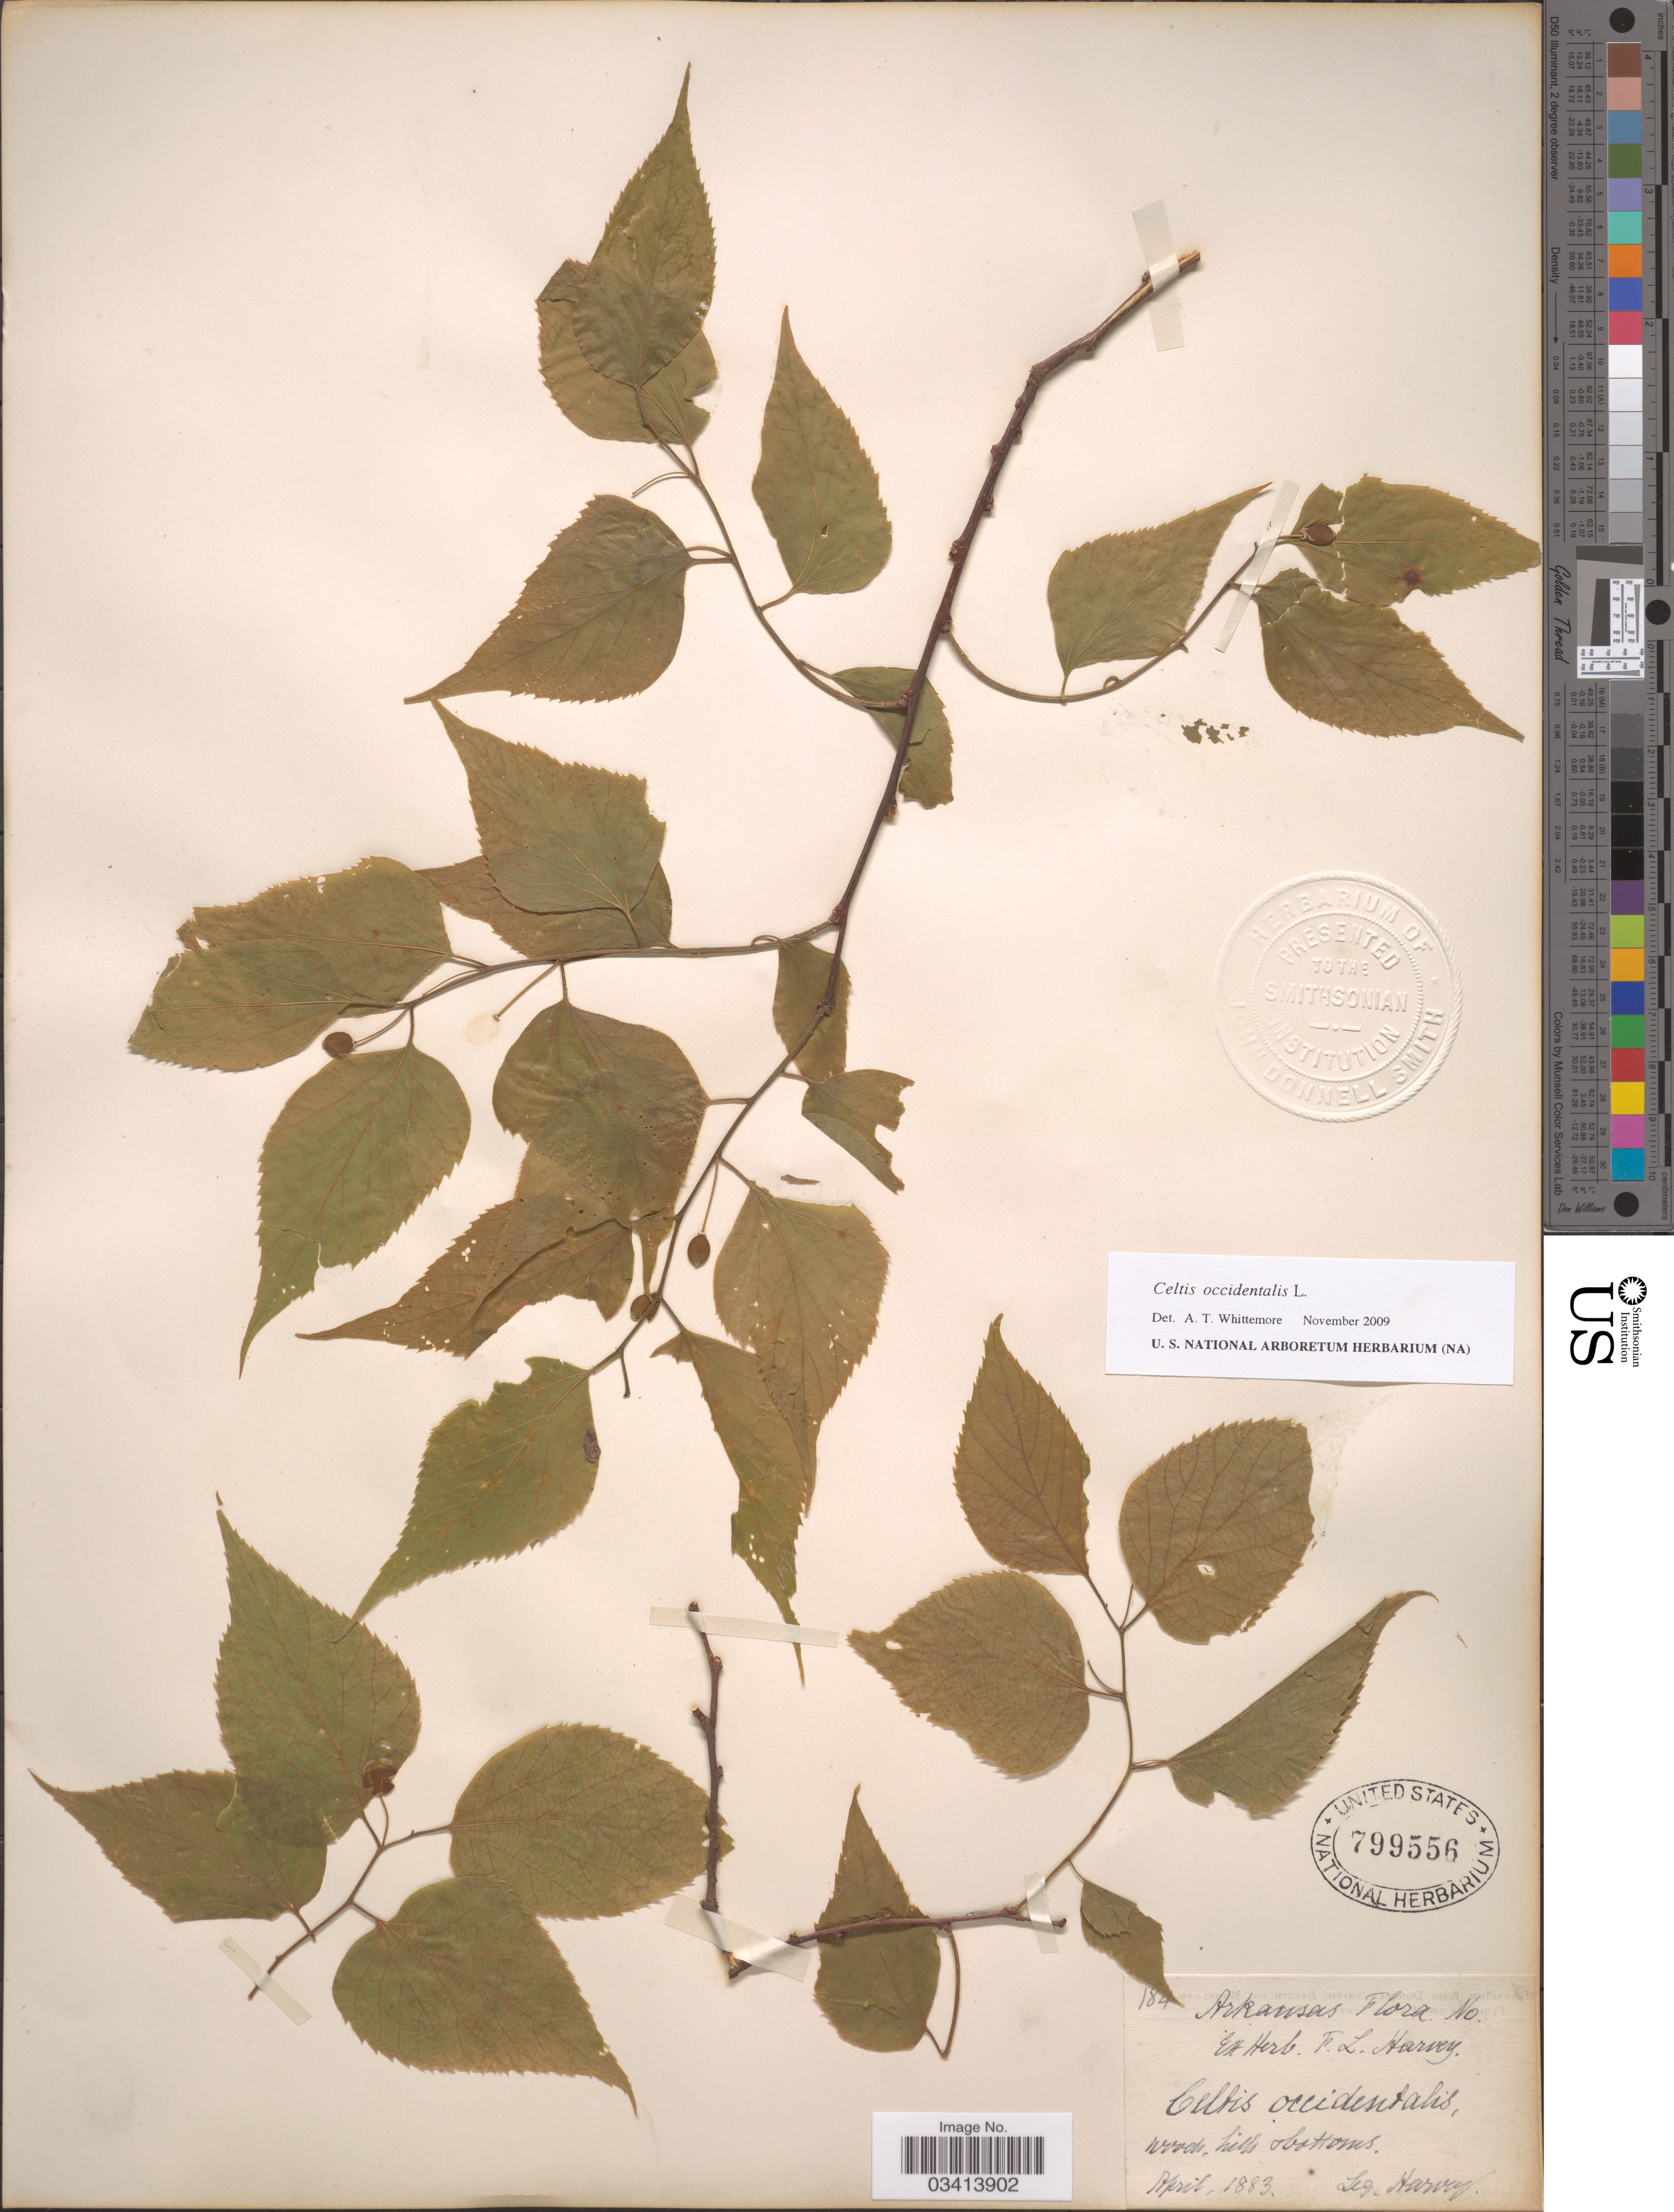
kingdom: Plantae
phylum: Tracheophyta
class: Magnoliopsida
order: Rosales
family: Cannabaceae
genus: Celtis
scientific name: Celtis occidentalis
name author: L.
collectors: F. L. Harvey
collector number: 184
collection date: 1883-04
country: United States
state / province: Arkansas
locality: Woods, hills & bottoms.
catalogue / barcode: US 799556